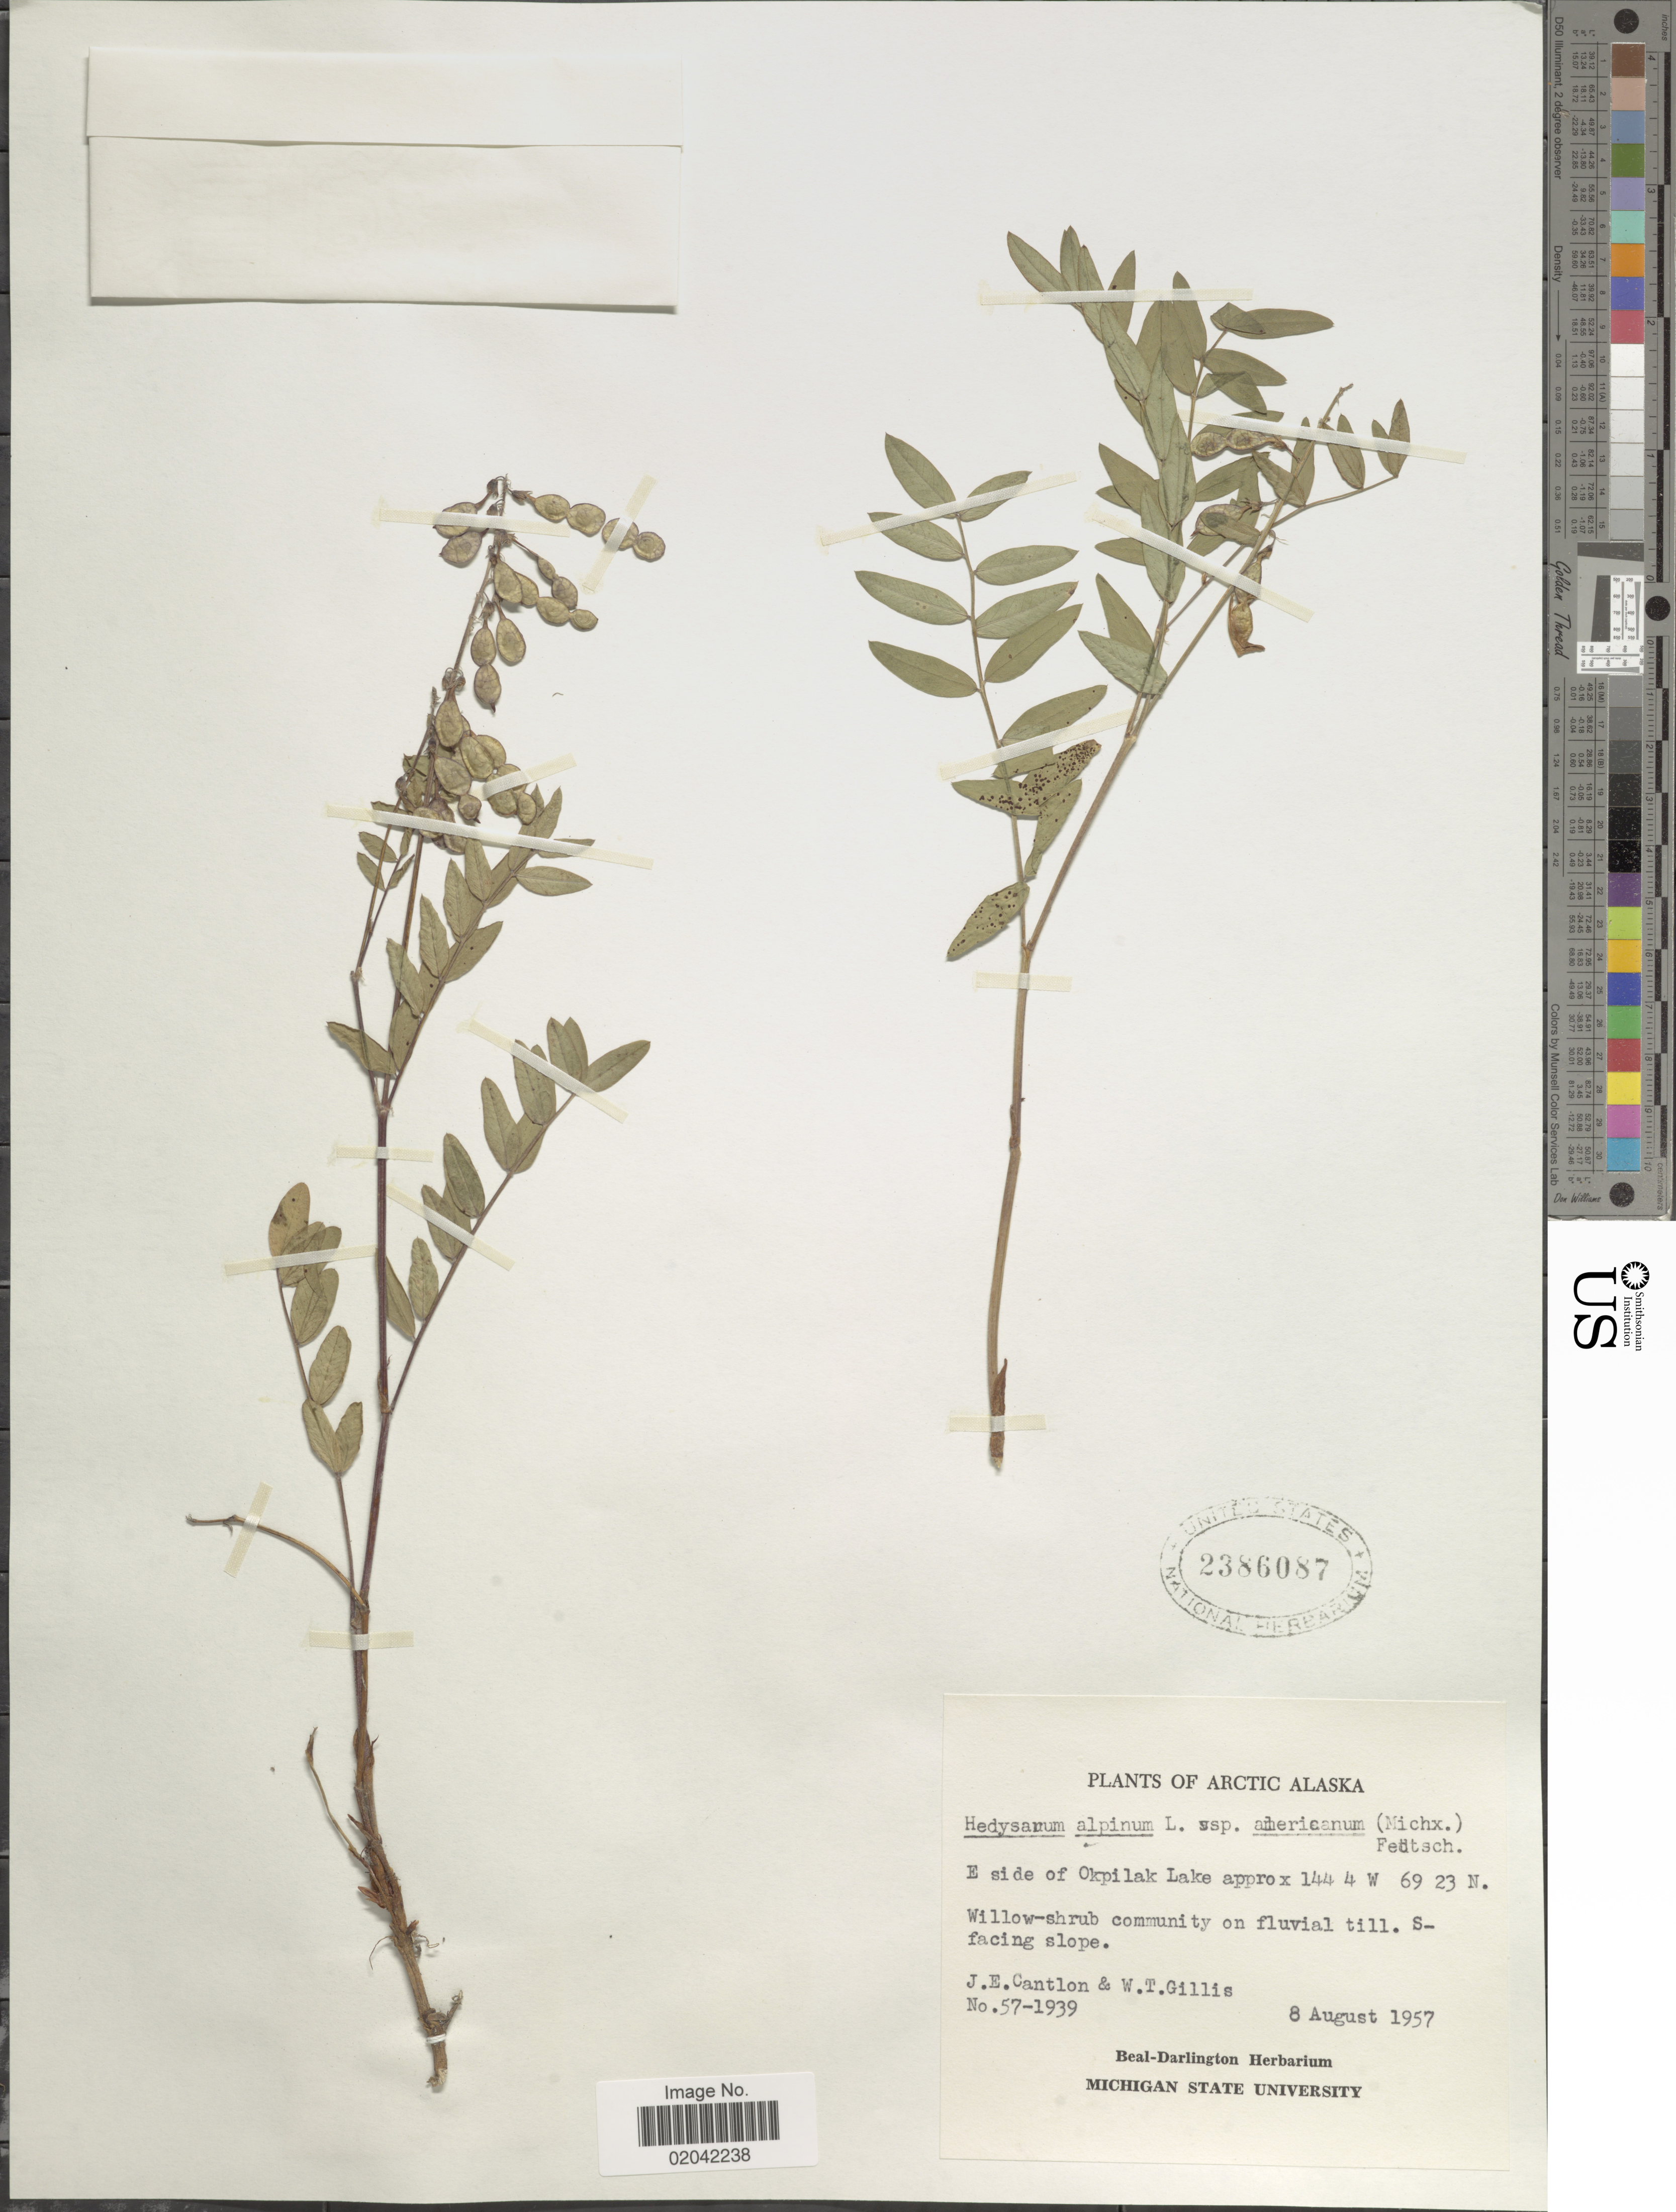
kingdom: Plantae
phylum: Tracheophyta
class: Magnoliopsida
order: Fabales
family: Fabaceae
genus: Hedysarum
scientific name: Hedysarum alpinum var. americanum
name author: Michx. ex Pursh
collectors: J. Cantlon & W. T. Gillis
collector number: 57-1939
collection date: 1957-08-08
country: United States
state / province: Alaska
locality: Arctic Alaska. E side of Okpilak Lake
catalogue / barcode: US 2386087